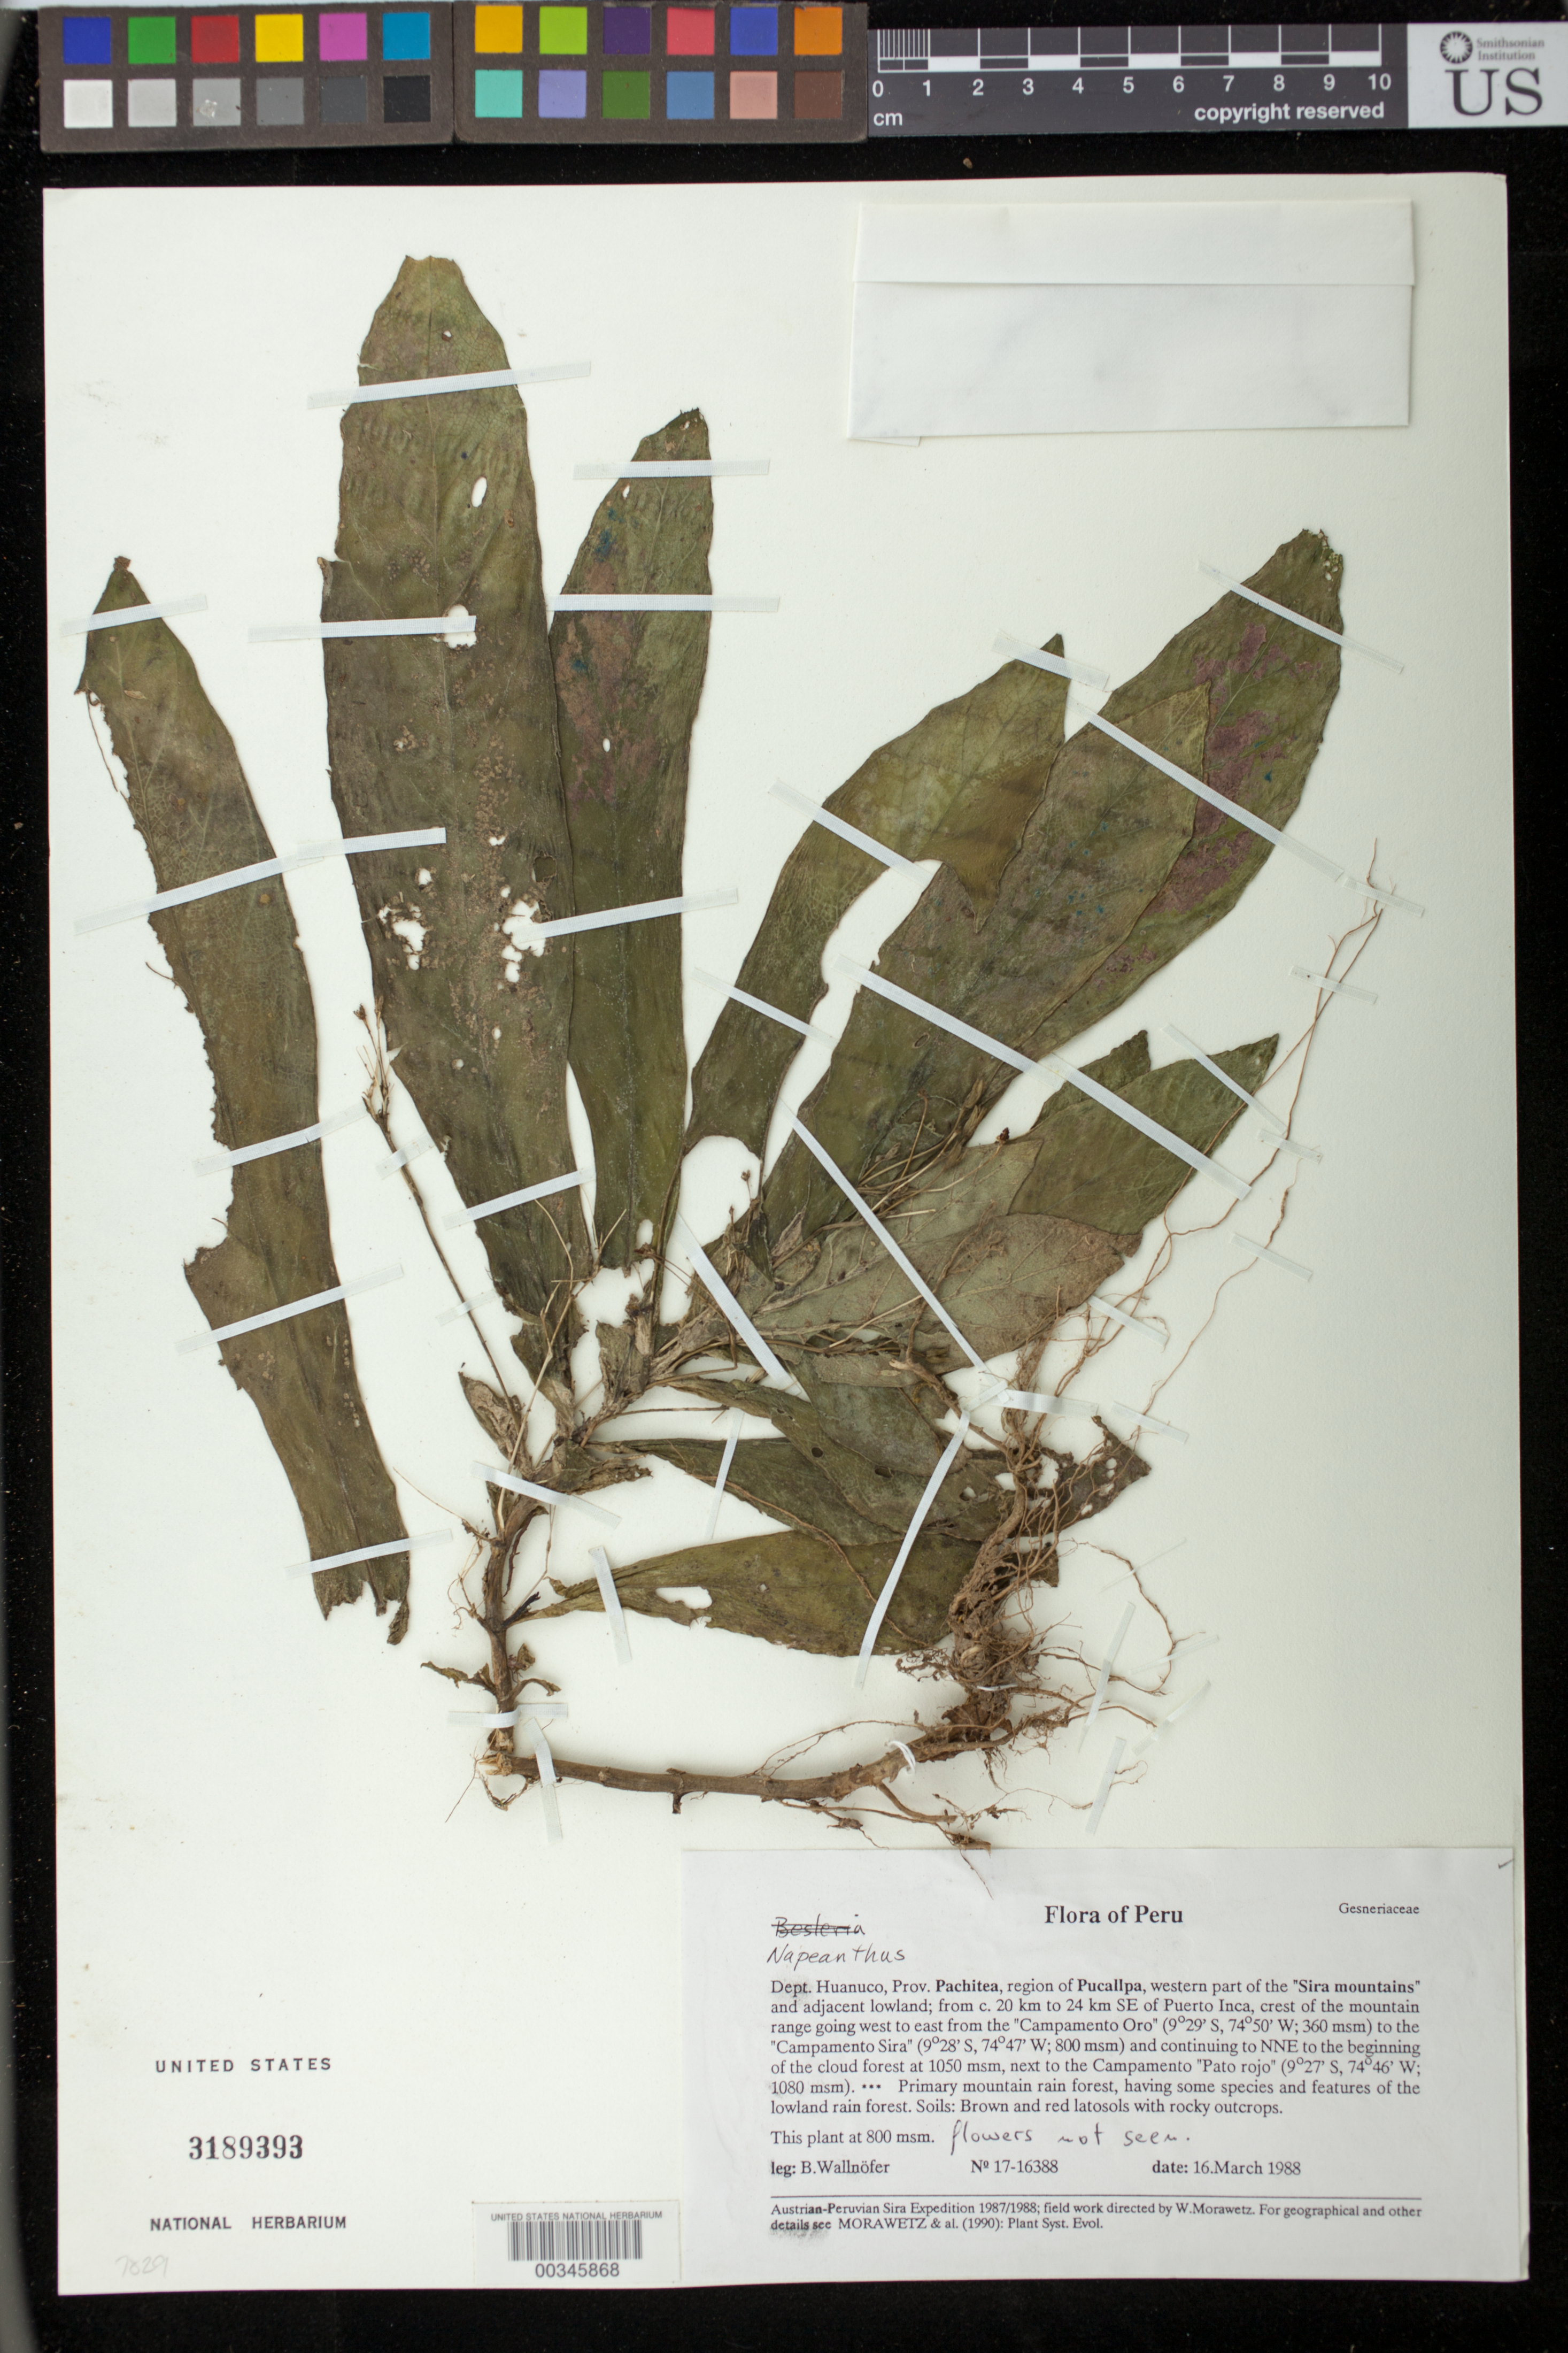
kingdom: Plantae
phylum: Tracheophyta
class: Magnoliopsida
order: Lamiales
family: Gesneriaceae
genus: Napeanthus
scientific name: Napeanthus sp.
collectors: B. Wallnöfer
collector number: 17- 16388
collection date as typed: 16 Mar 1988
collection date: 1988-03-16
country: Peru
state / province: Huánuco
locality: Prov. Pachitea; reg of Pucallapa, western part of "Sira Mountains" and adjacent lowland, c. 20 km - 24 km SE of Puerto Inca, …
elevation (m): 800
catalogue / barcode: US 3189393